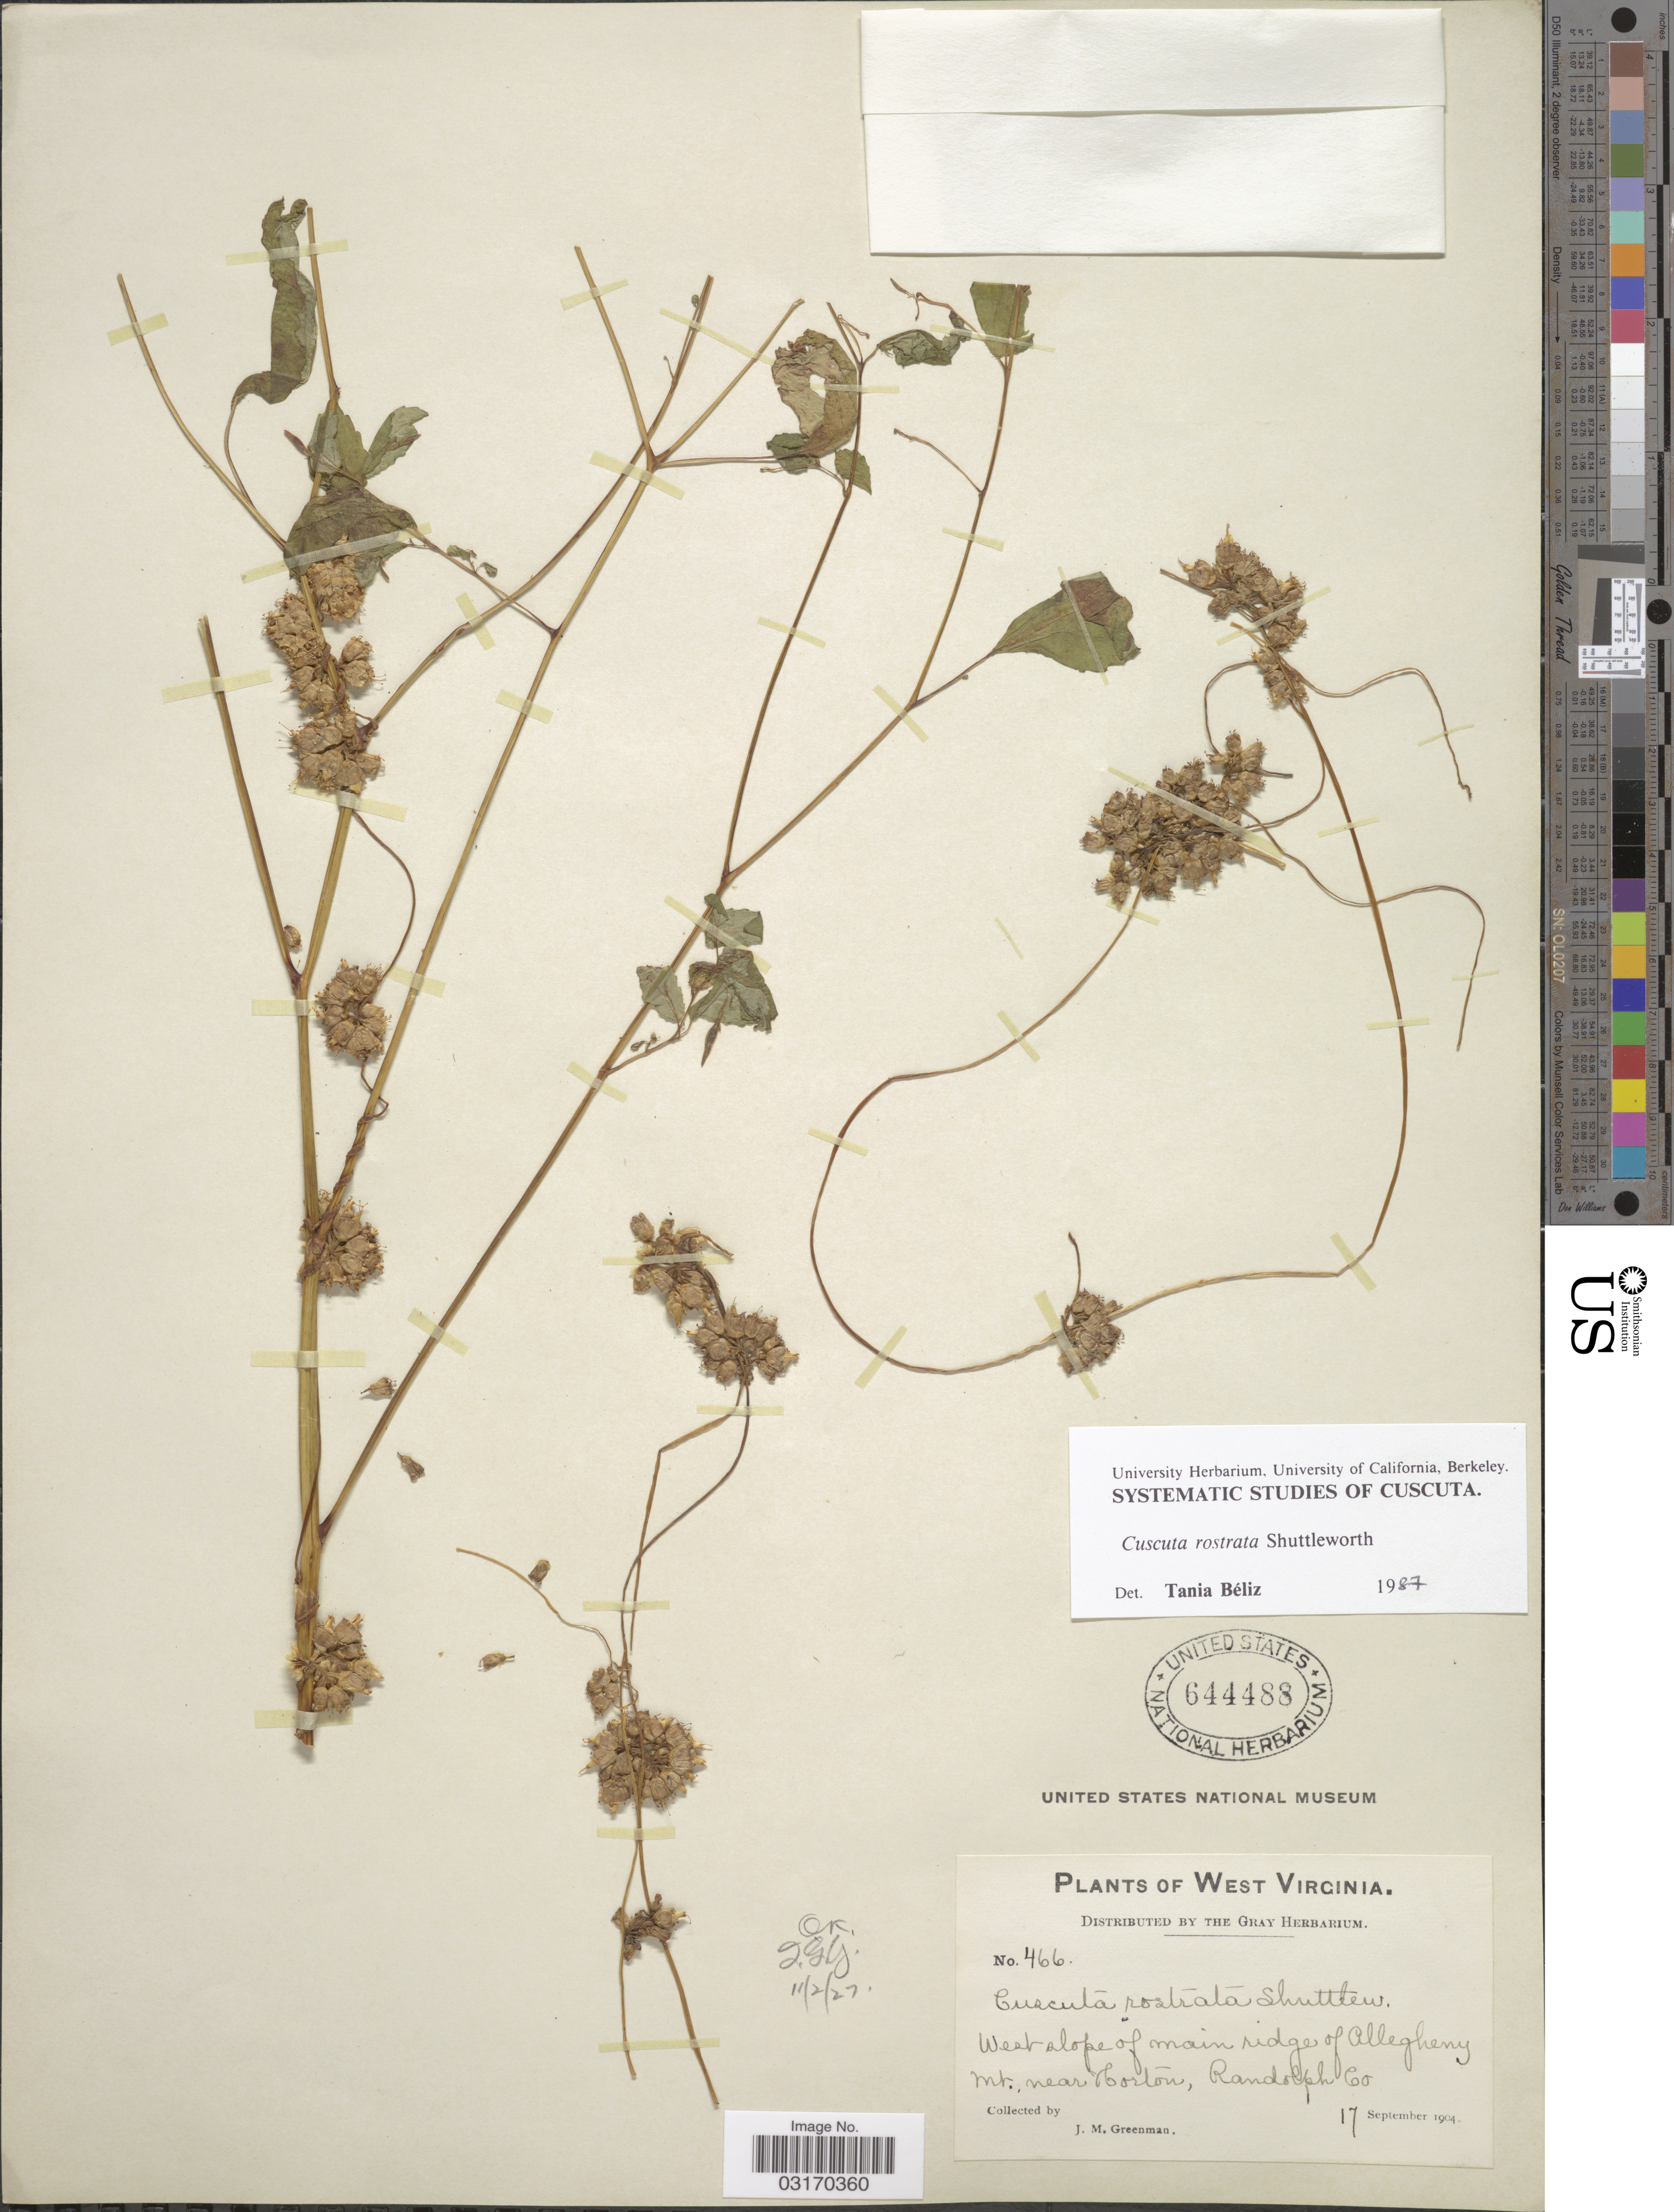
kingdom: Plantae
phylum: Tracheophyta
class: Magnoliopsida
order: Solanales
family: Convolvulaceae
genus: Cuscuta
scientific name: Cuscuta rostrata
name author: Shuttlew. ex Engelm. & A. Gray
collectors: J. M. Greenman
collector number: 466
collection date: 1904-09-17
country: United States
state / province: West Virginia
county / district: Randolph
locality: West slope of main ridge of Allegheny Mt., near Norton, Randolph Co.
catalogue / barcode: US 644488